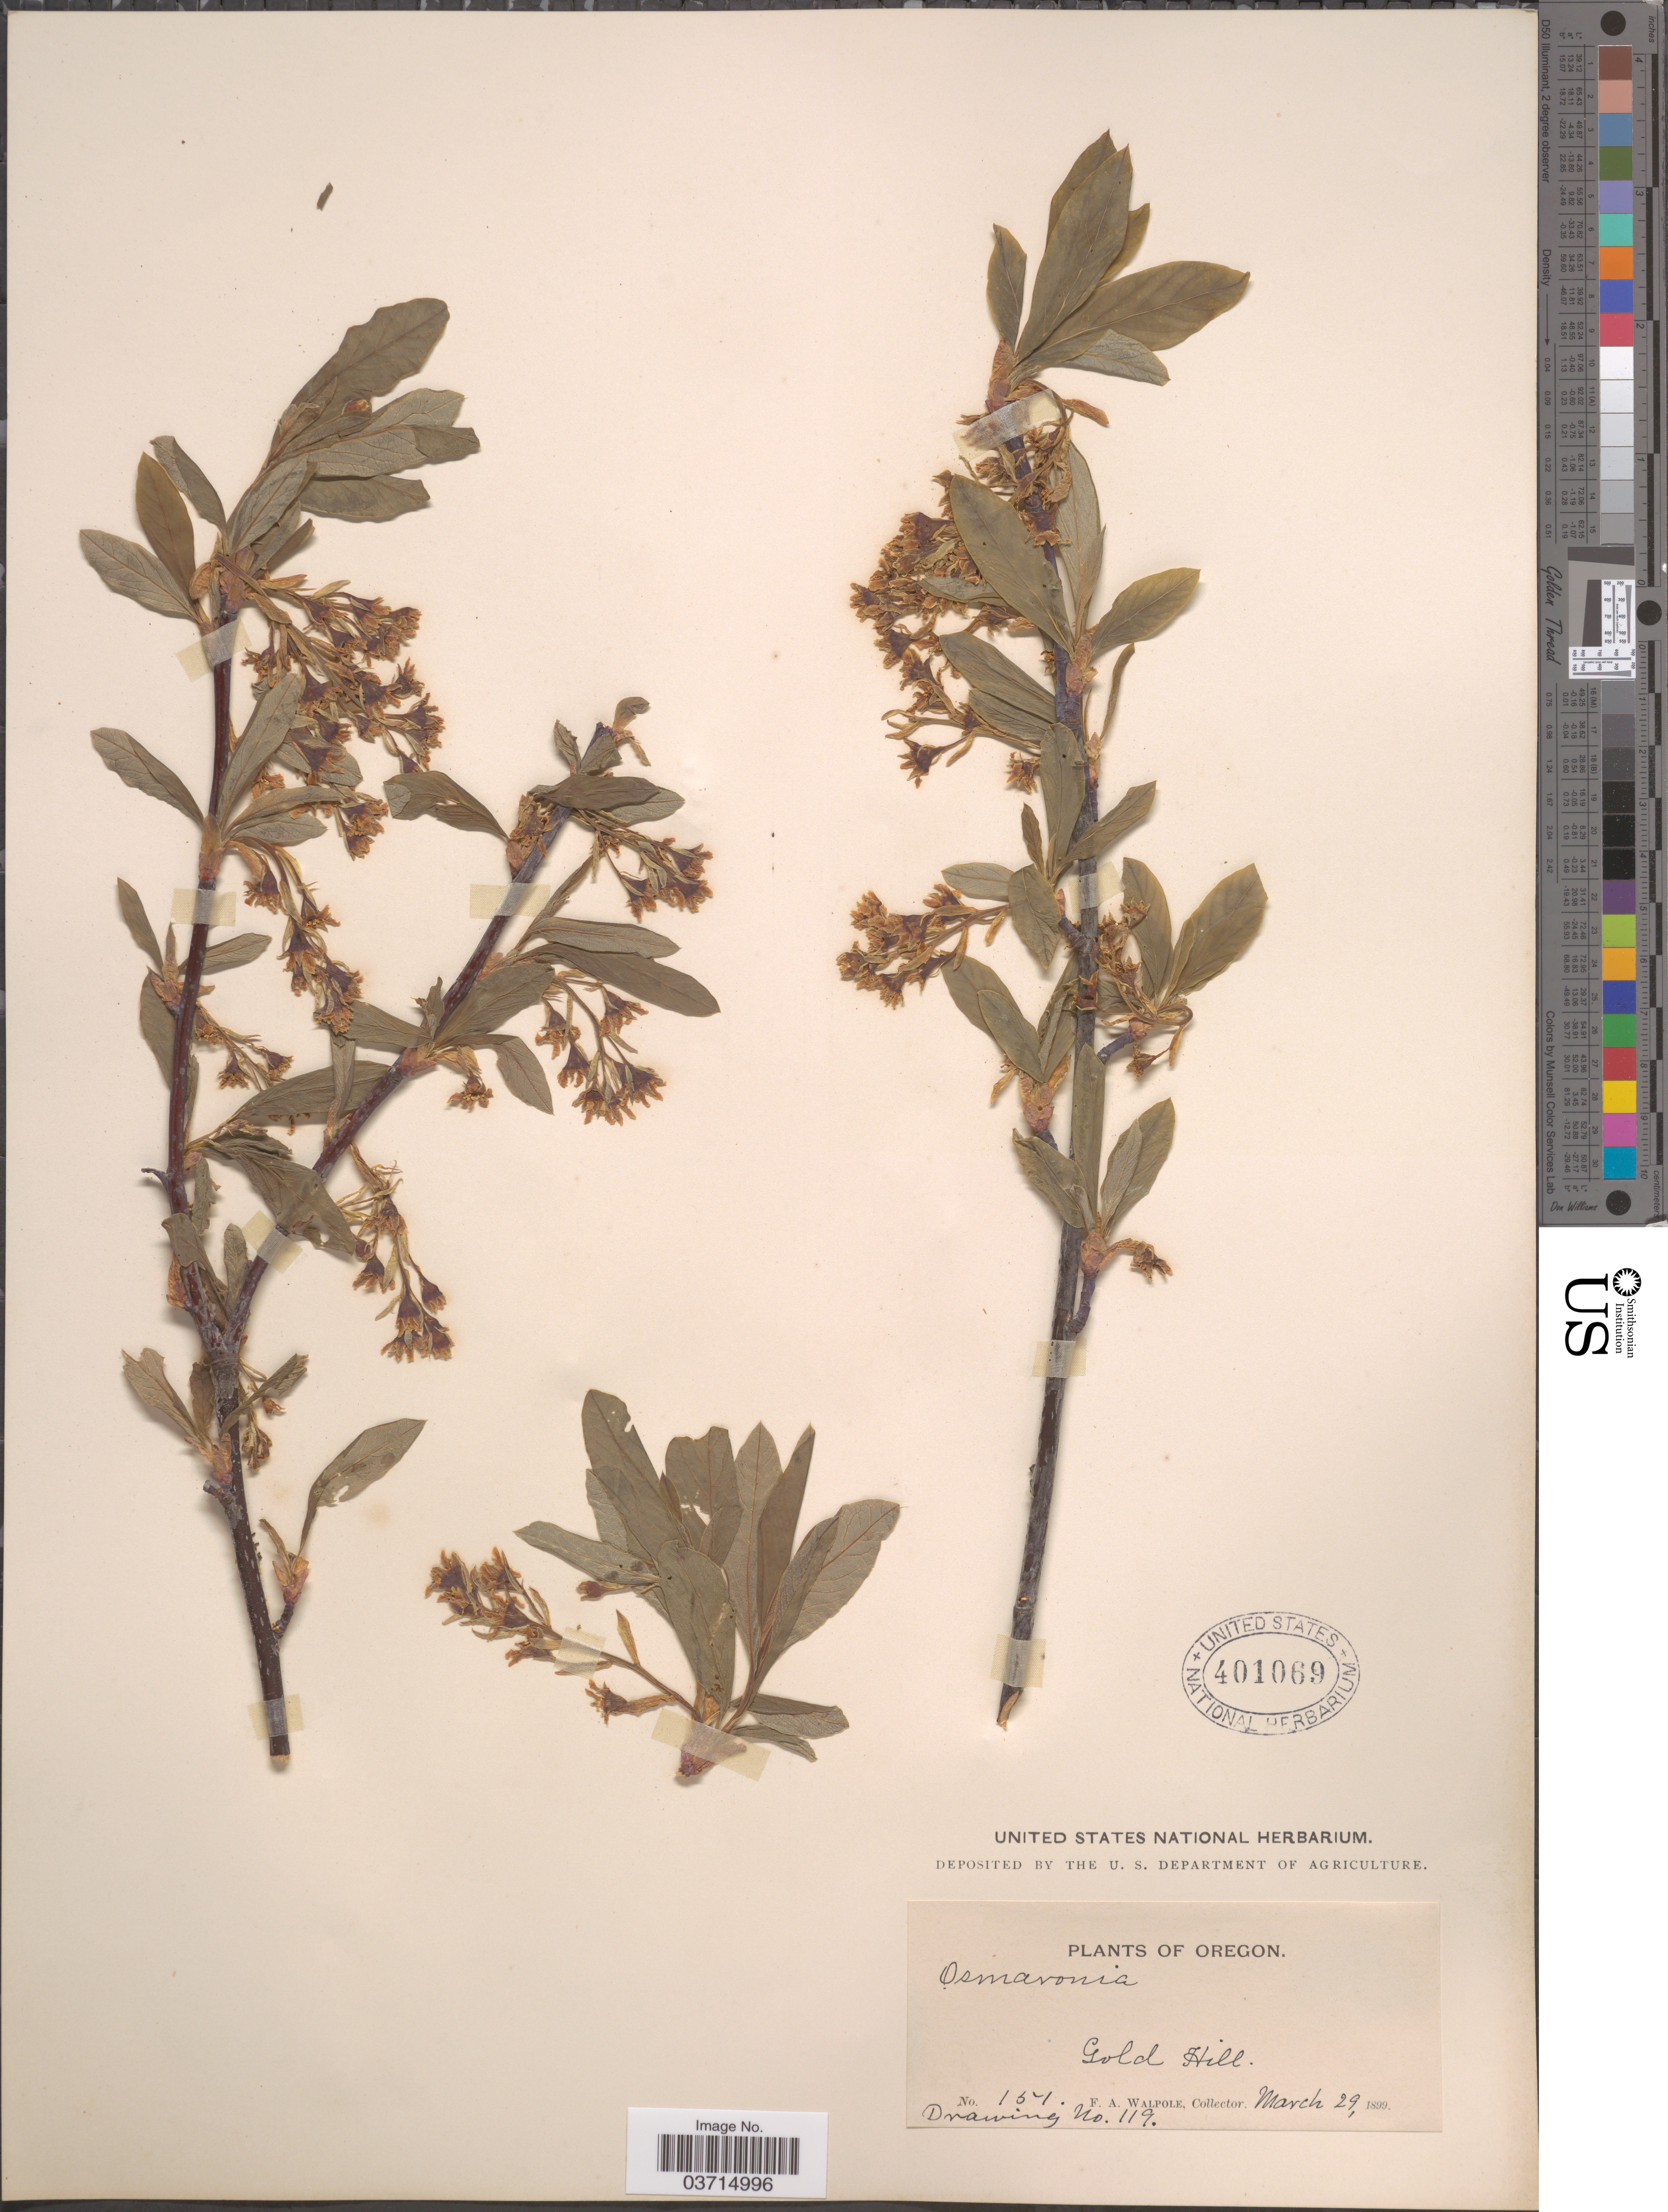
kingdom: Plantae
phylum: Tracheophyta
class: Magnoliopsida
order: Rosales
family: Rosaceae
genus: Oemleria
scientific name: Oemleria cerasiformis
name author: (Torr. & A. Gray ex Hook. & Arn.) J.W. Landon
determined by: Strong, Mark T., (BOT), Smithsonian Institution - National Museum of Natural History (UNITED STATES)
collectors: F. Walpole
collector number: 151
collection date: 1899-03-29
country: United States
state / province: Oregon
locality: Gold Hill.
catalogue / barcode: US 401069